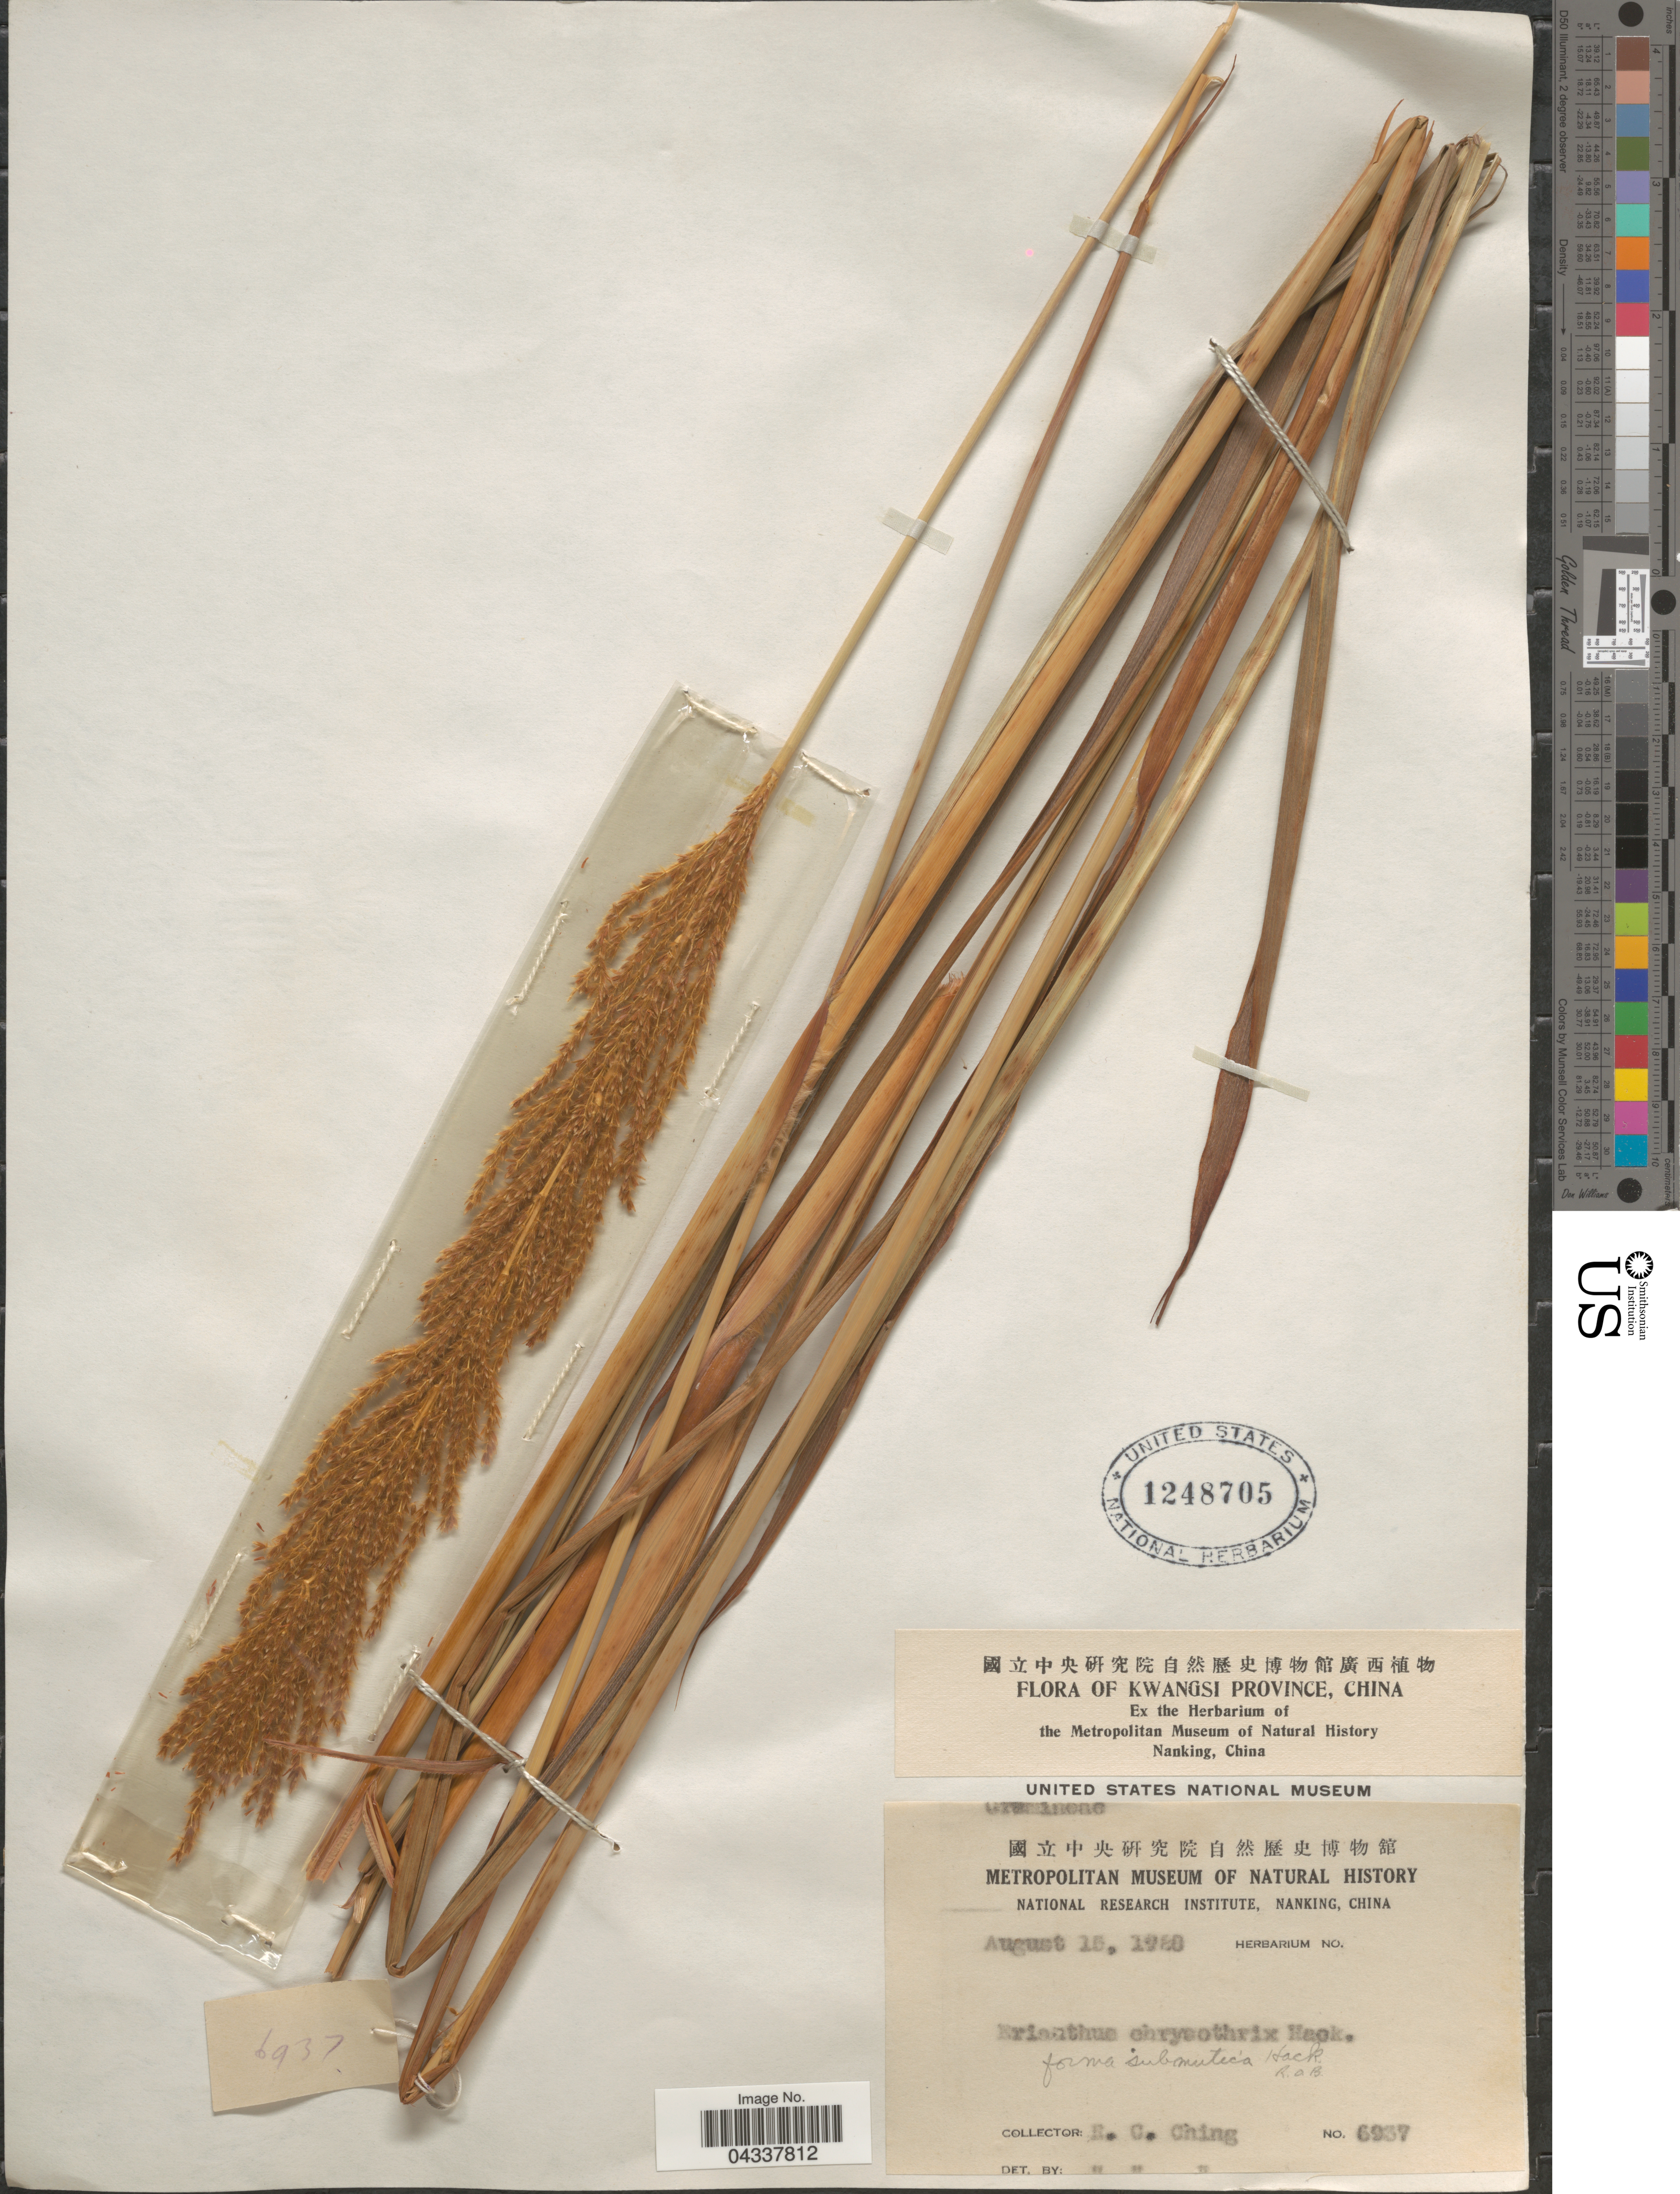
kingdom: Plantae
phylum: Tracheophyta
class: Liliopsida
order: Poales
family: Poaceae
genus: Narenga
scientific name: Narenga fallax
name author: (Balansa) Bor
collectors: R. C. Ching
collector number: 6937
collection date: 1920-08-15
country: China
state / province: Guangxi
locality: Kwangsi Province.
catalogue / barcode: US 1248705